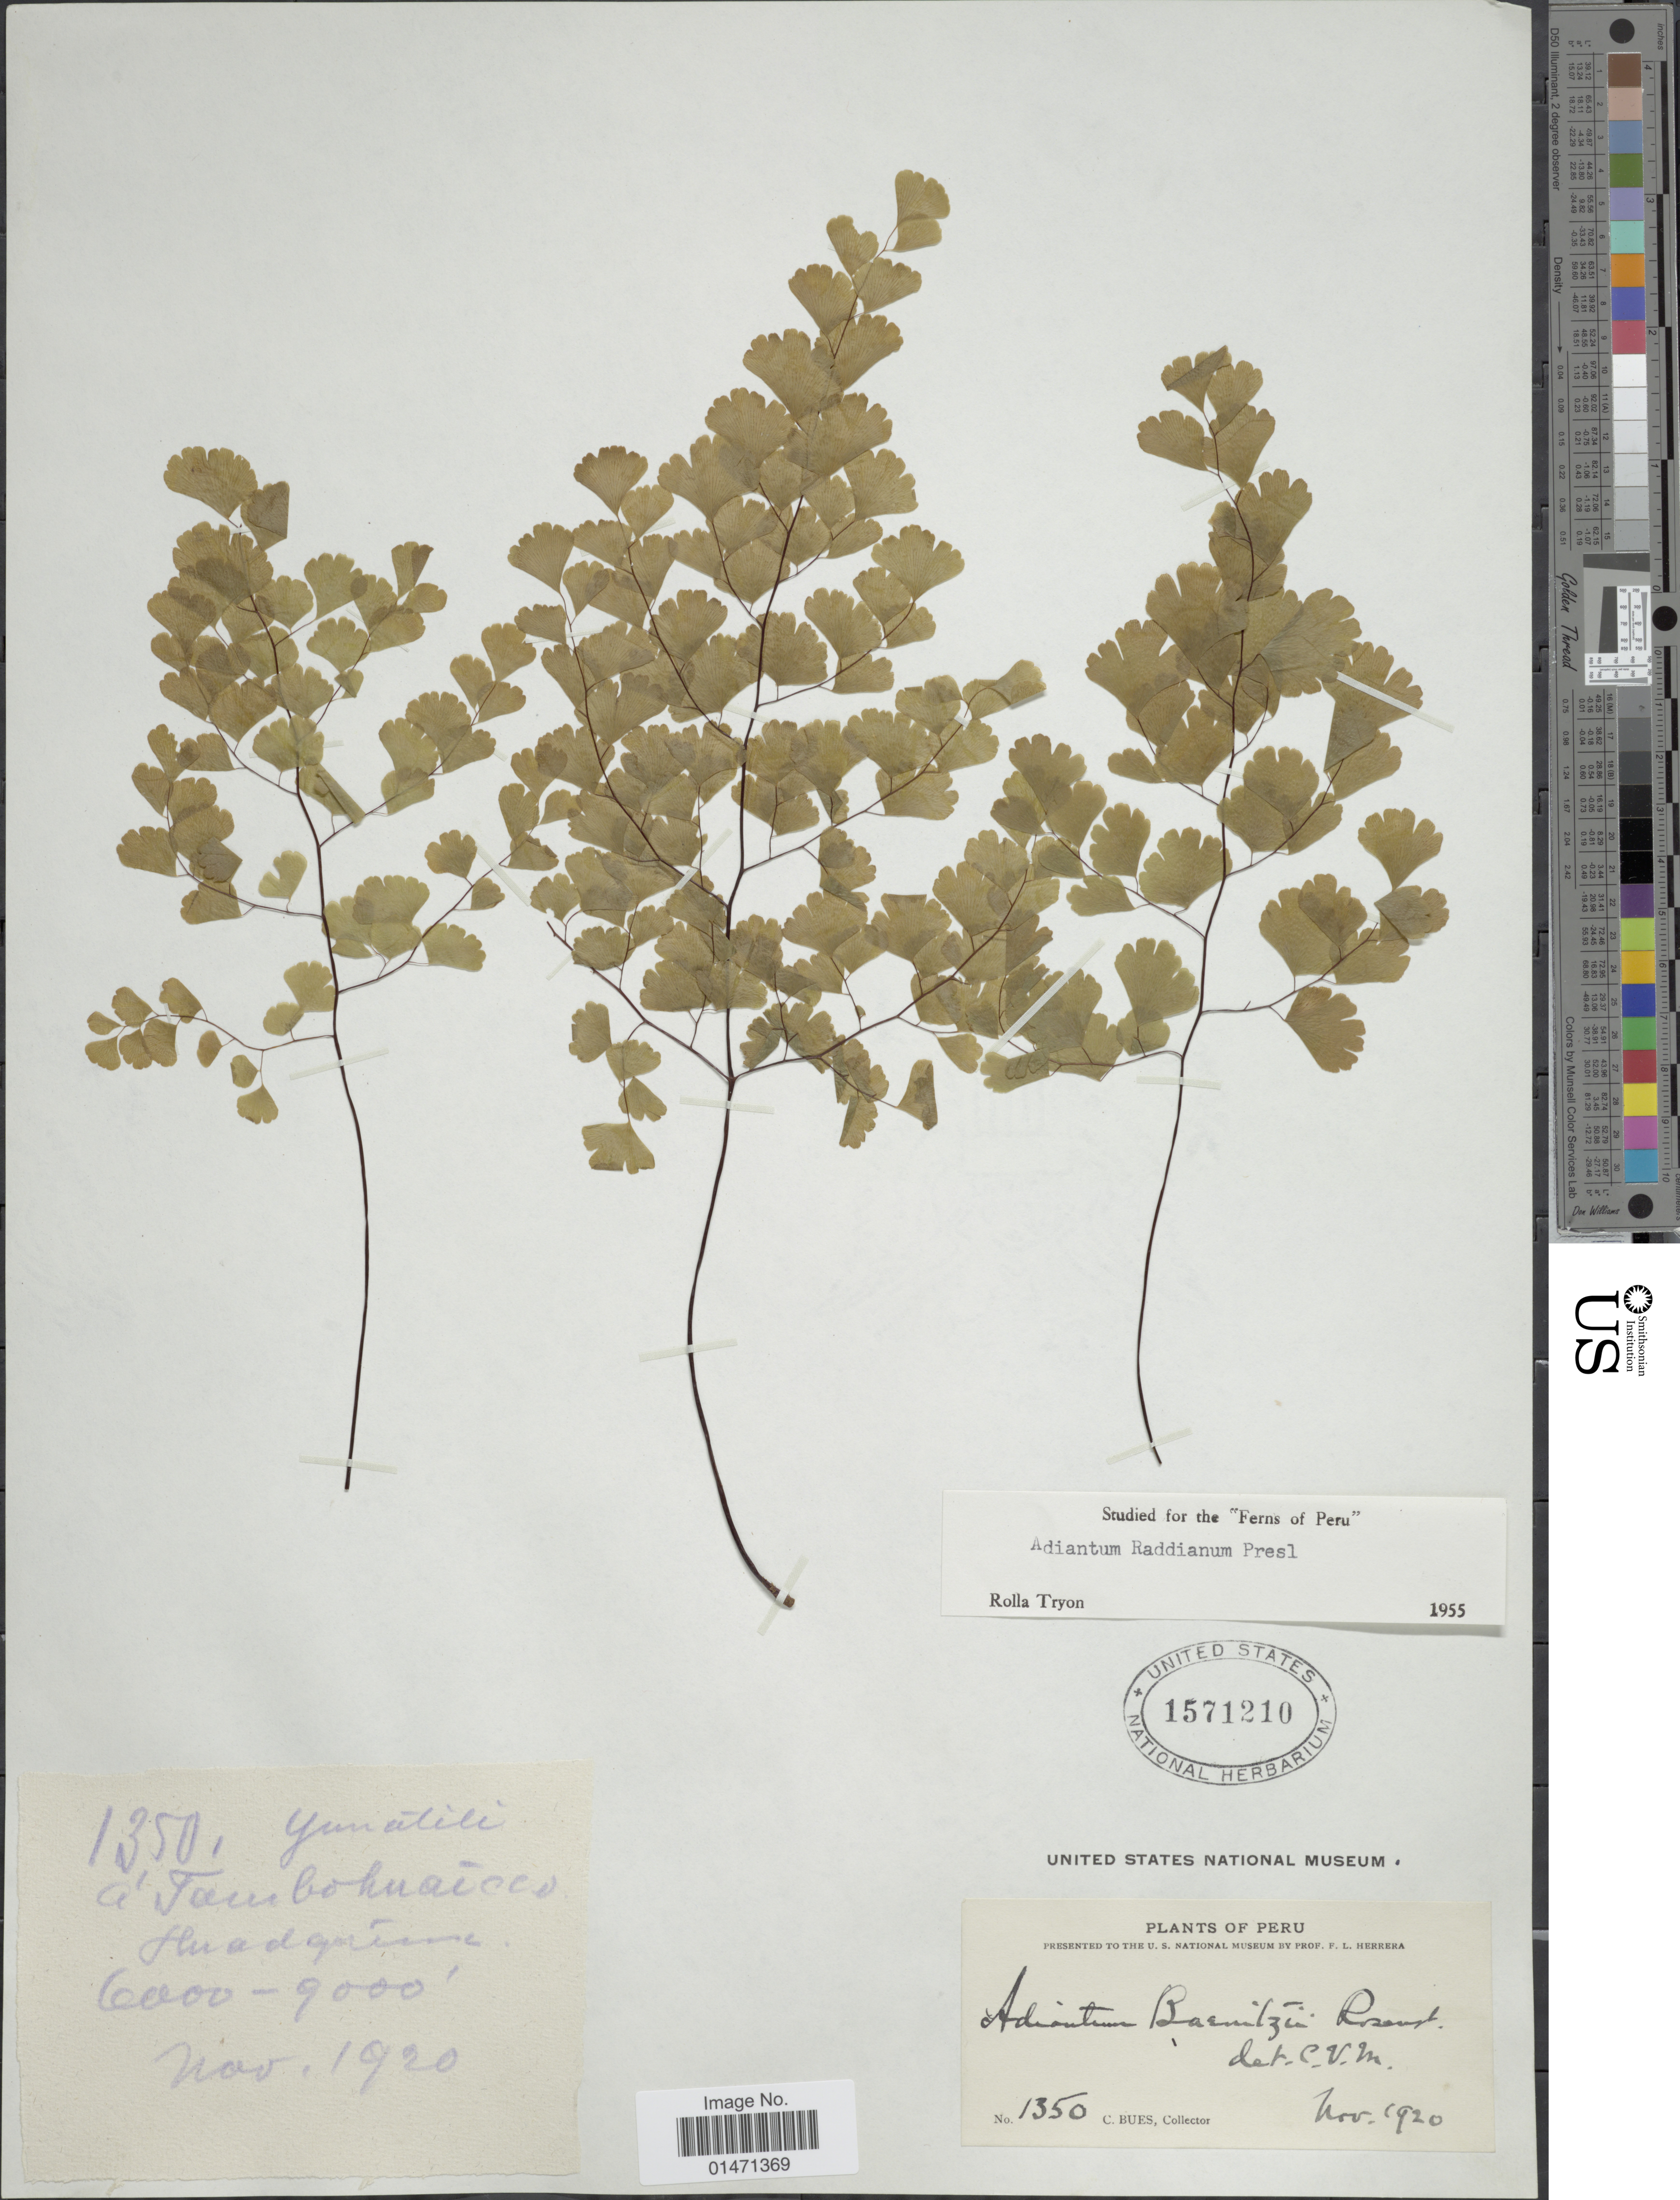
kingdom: Plantae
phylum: Tracheophyta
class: Polypodiopsida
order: Polypodiales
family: Pteridaceae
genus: Adiantum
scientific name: Adiantum raddianum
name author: C. Presl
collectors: C. Bues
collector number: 1350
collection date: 1920-11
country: Peru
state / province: Cusco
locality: Yanatili, a'Tambohuaico. Huadquiña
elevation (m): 1829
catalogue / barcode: US 1571210